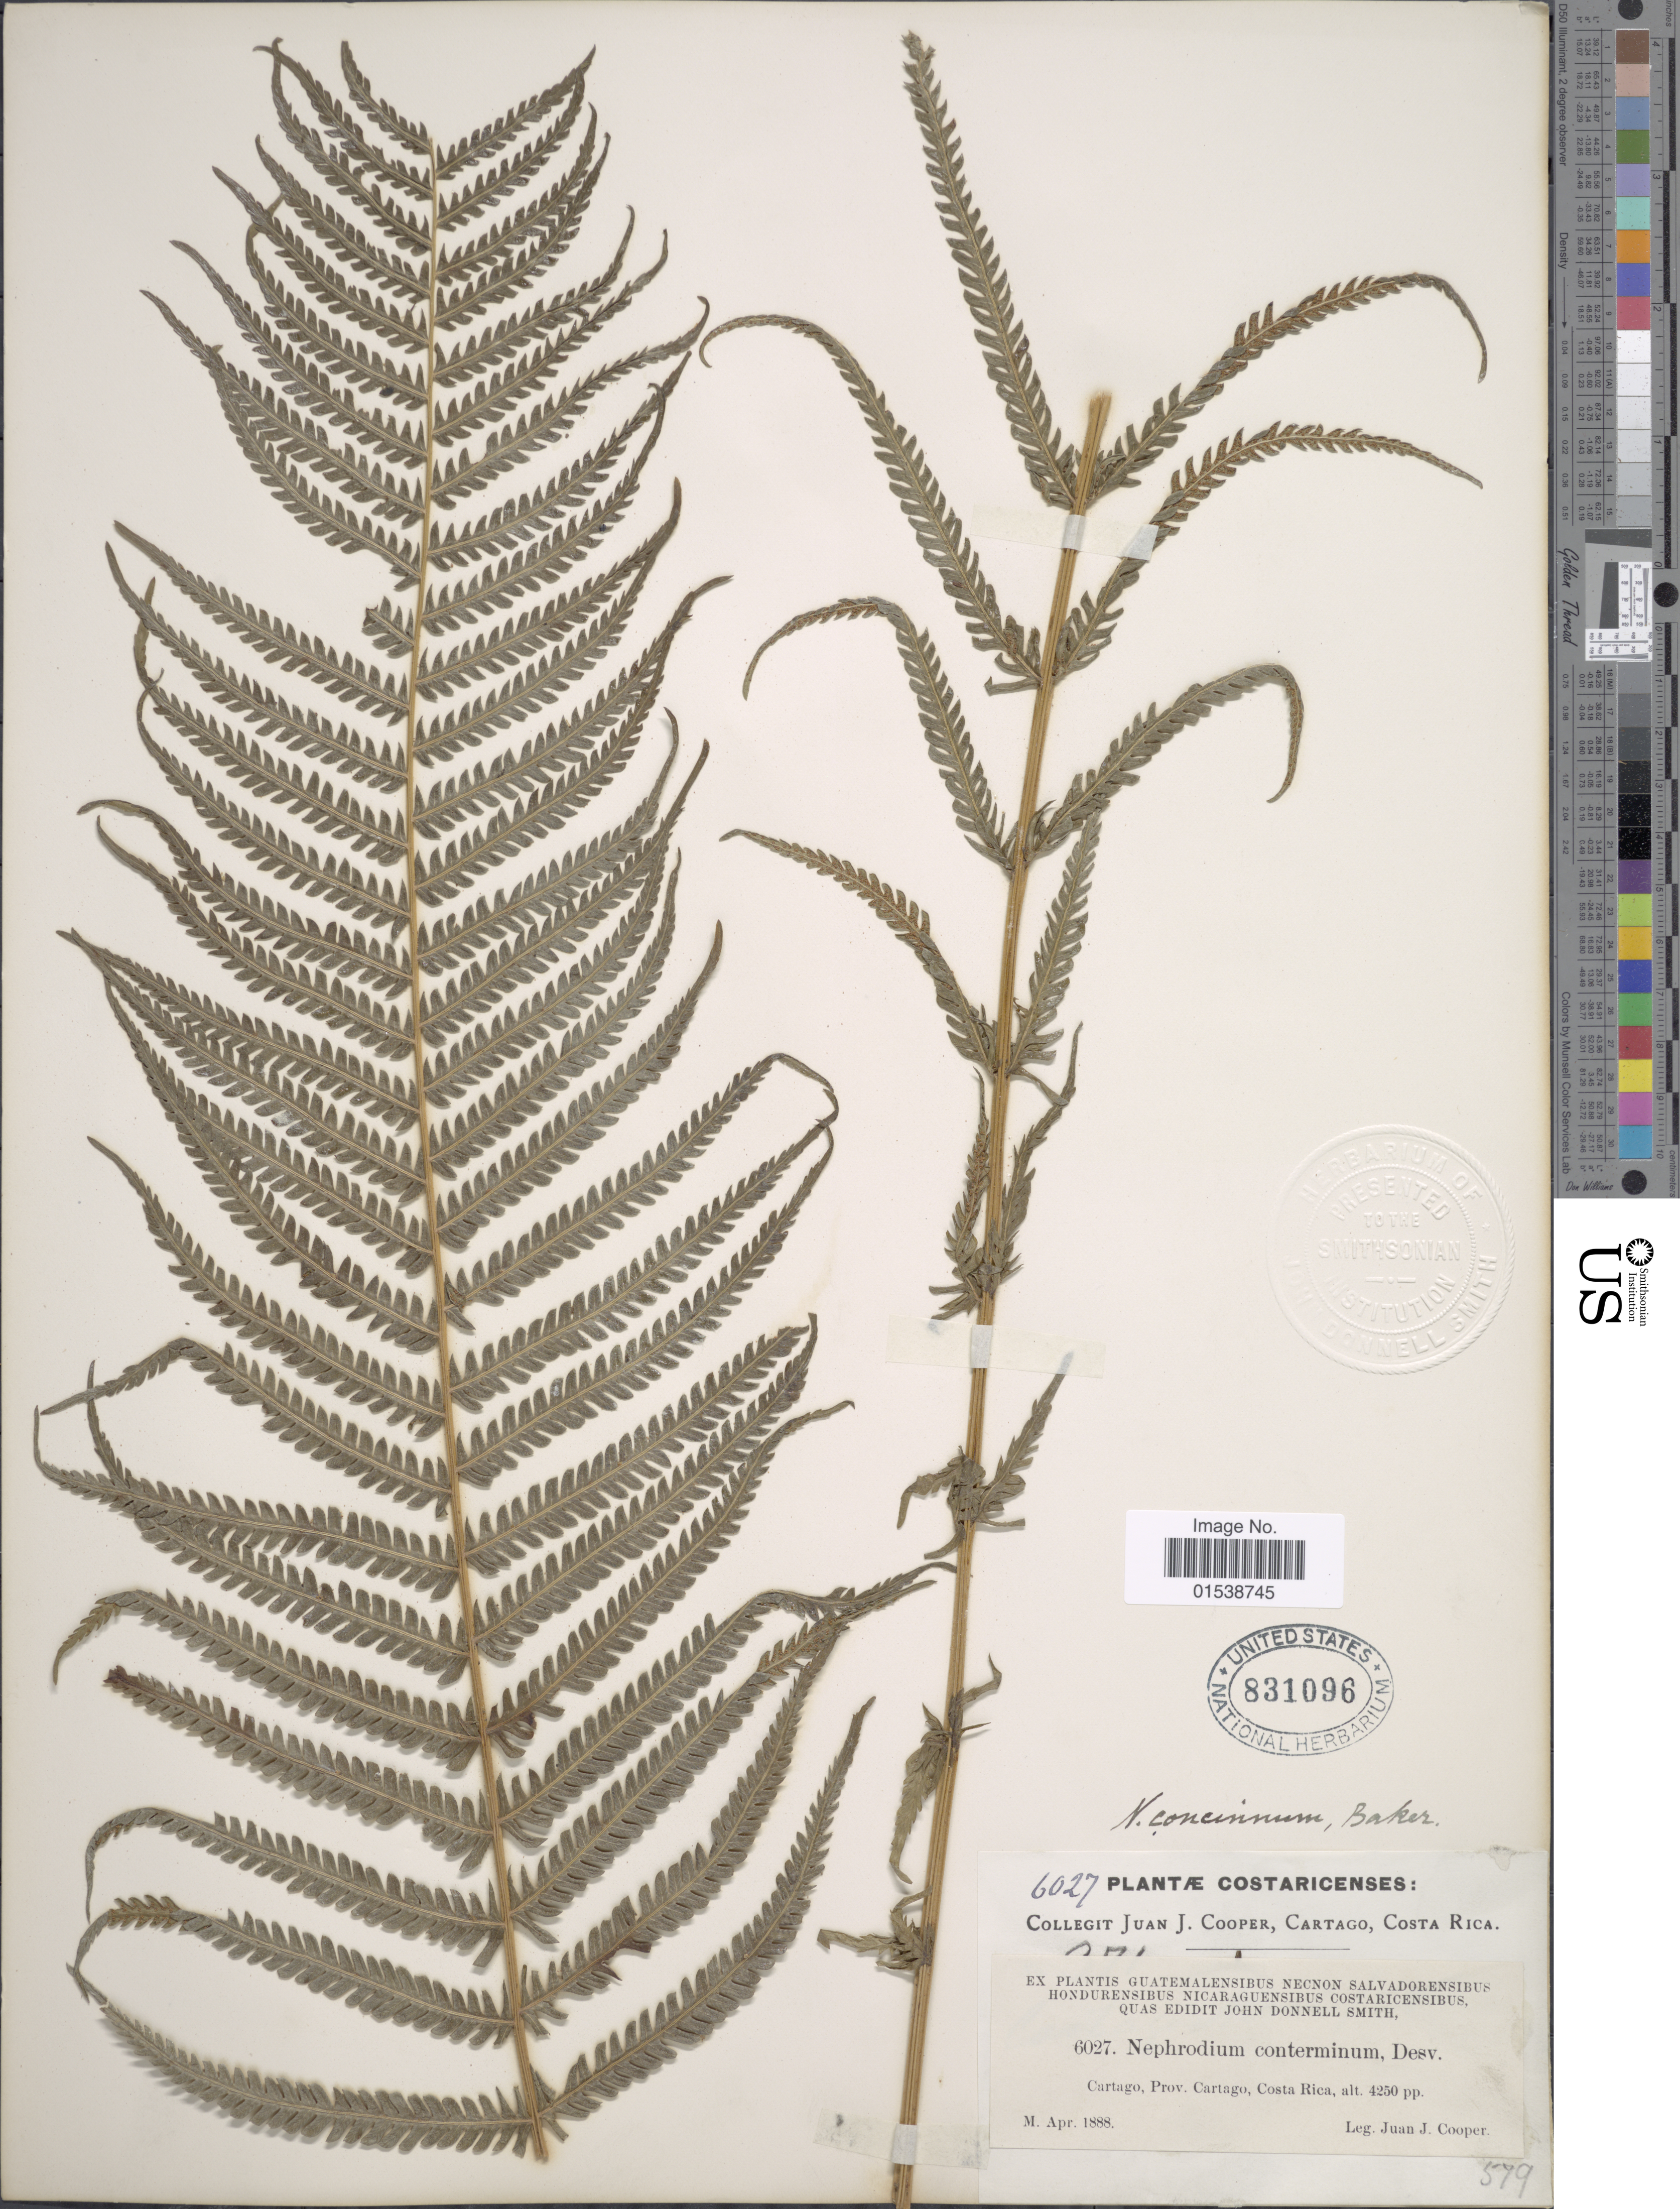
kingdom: Plantae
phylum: Tracheophyta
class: Polypodiopsida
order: Polypodiales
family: Thelypteridaceae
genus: Amauropelta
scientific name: Amauropelta resinifera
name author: (Desv.) Pic. Serm.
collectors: J. J. Cooper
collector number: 6027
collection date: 1888-04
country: Costa Rica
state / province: Cartago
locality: Cartago, Prov. Cartago, Costa Rica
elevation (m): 1295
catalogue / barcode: US 831096